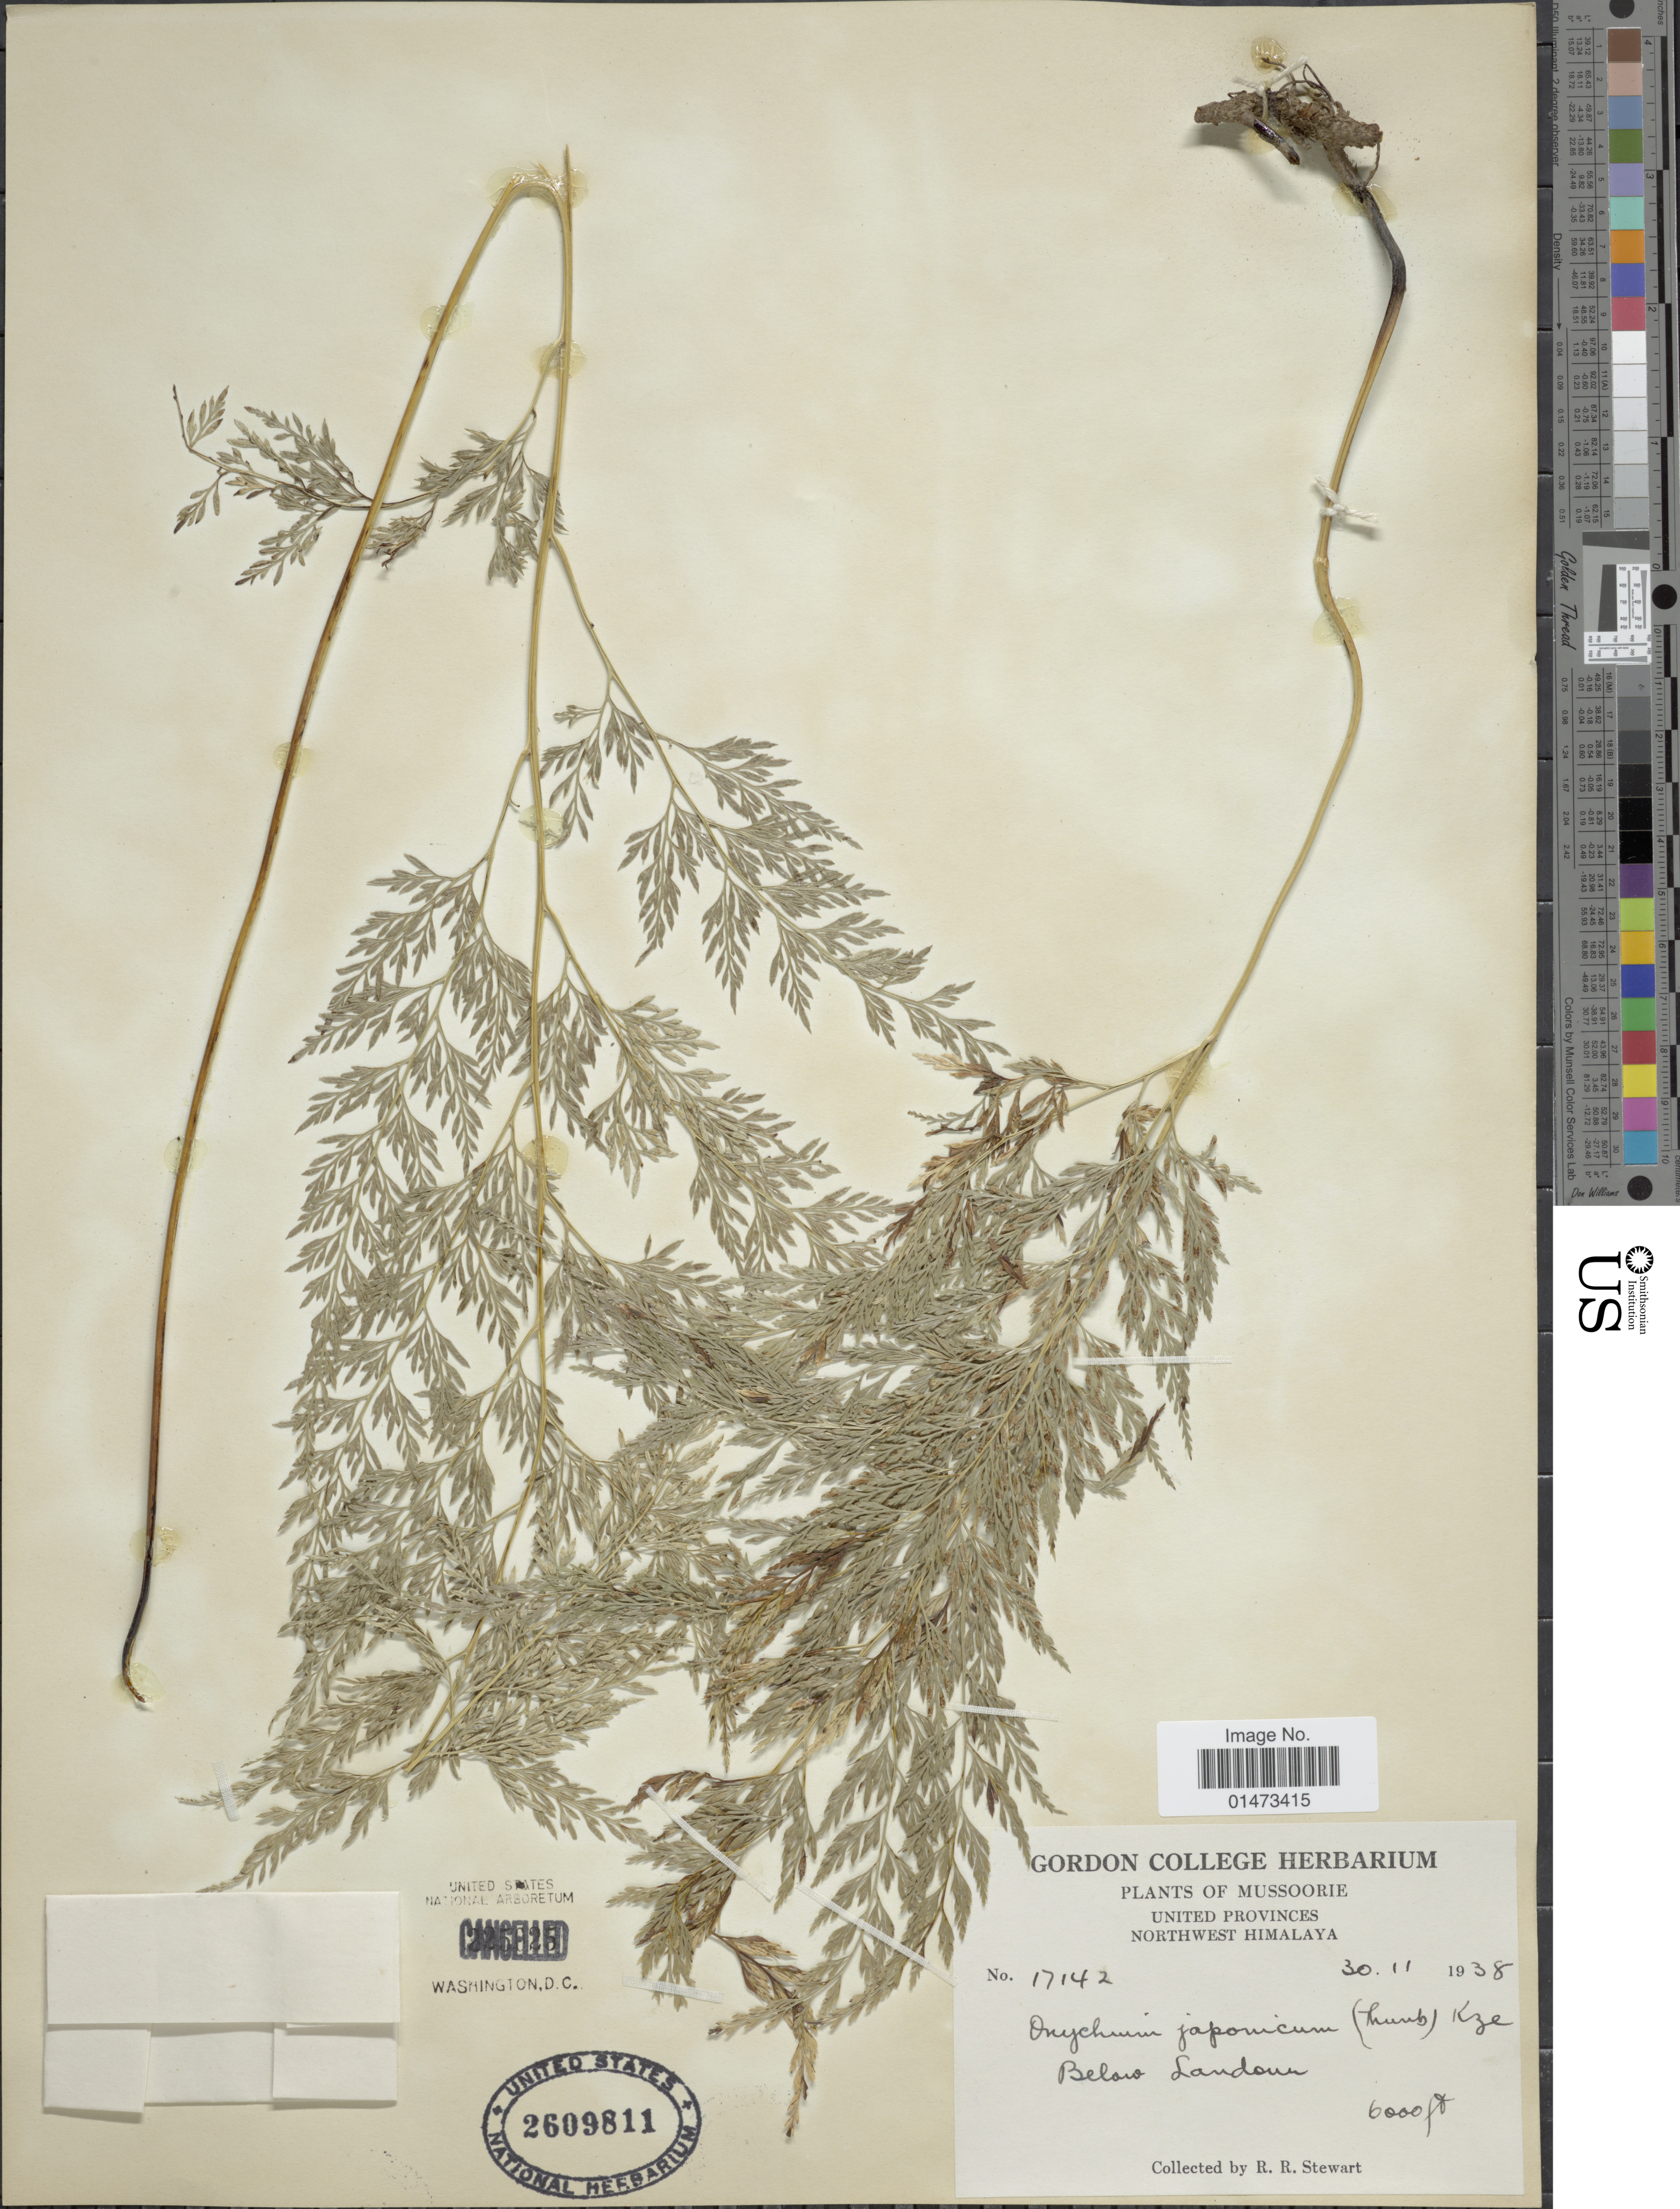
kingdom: Plantae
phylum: Tracheophyta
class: Polypodiopsida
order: Polypodiales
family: Pteridaceae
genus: Onychium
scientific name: Onychium lucidum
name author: (D. Don) Spreng.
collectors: R. R. Stewart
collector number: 17142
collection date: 1938-11-30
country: India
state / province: Uttarakhand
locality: Mussoorie, United Provinces, Northwest Himalaya, Below Landour.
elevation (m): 1829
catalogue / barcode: US 2609811